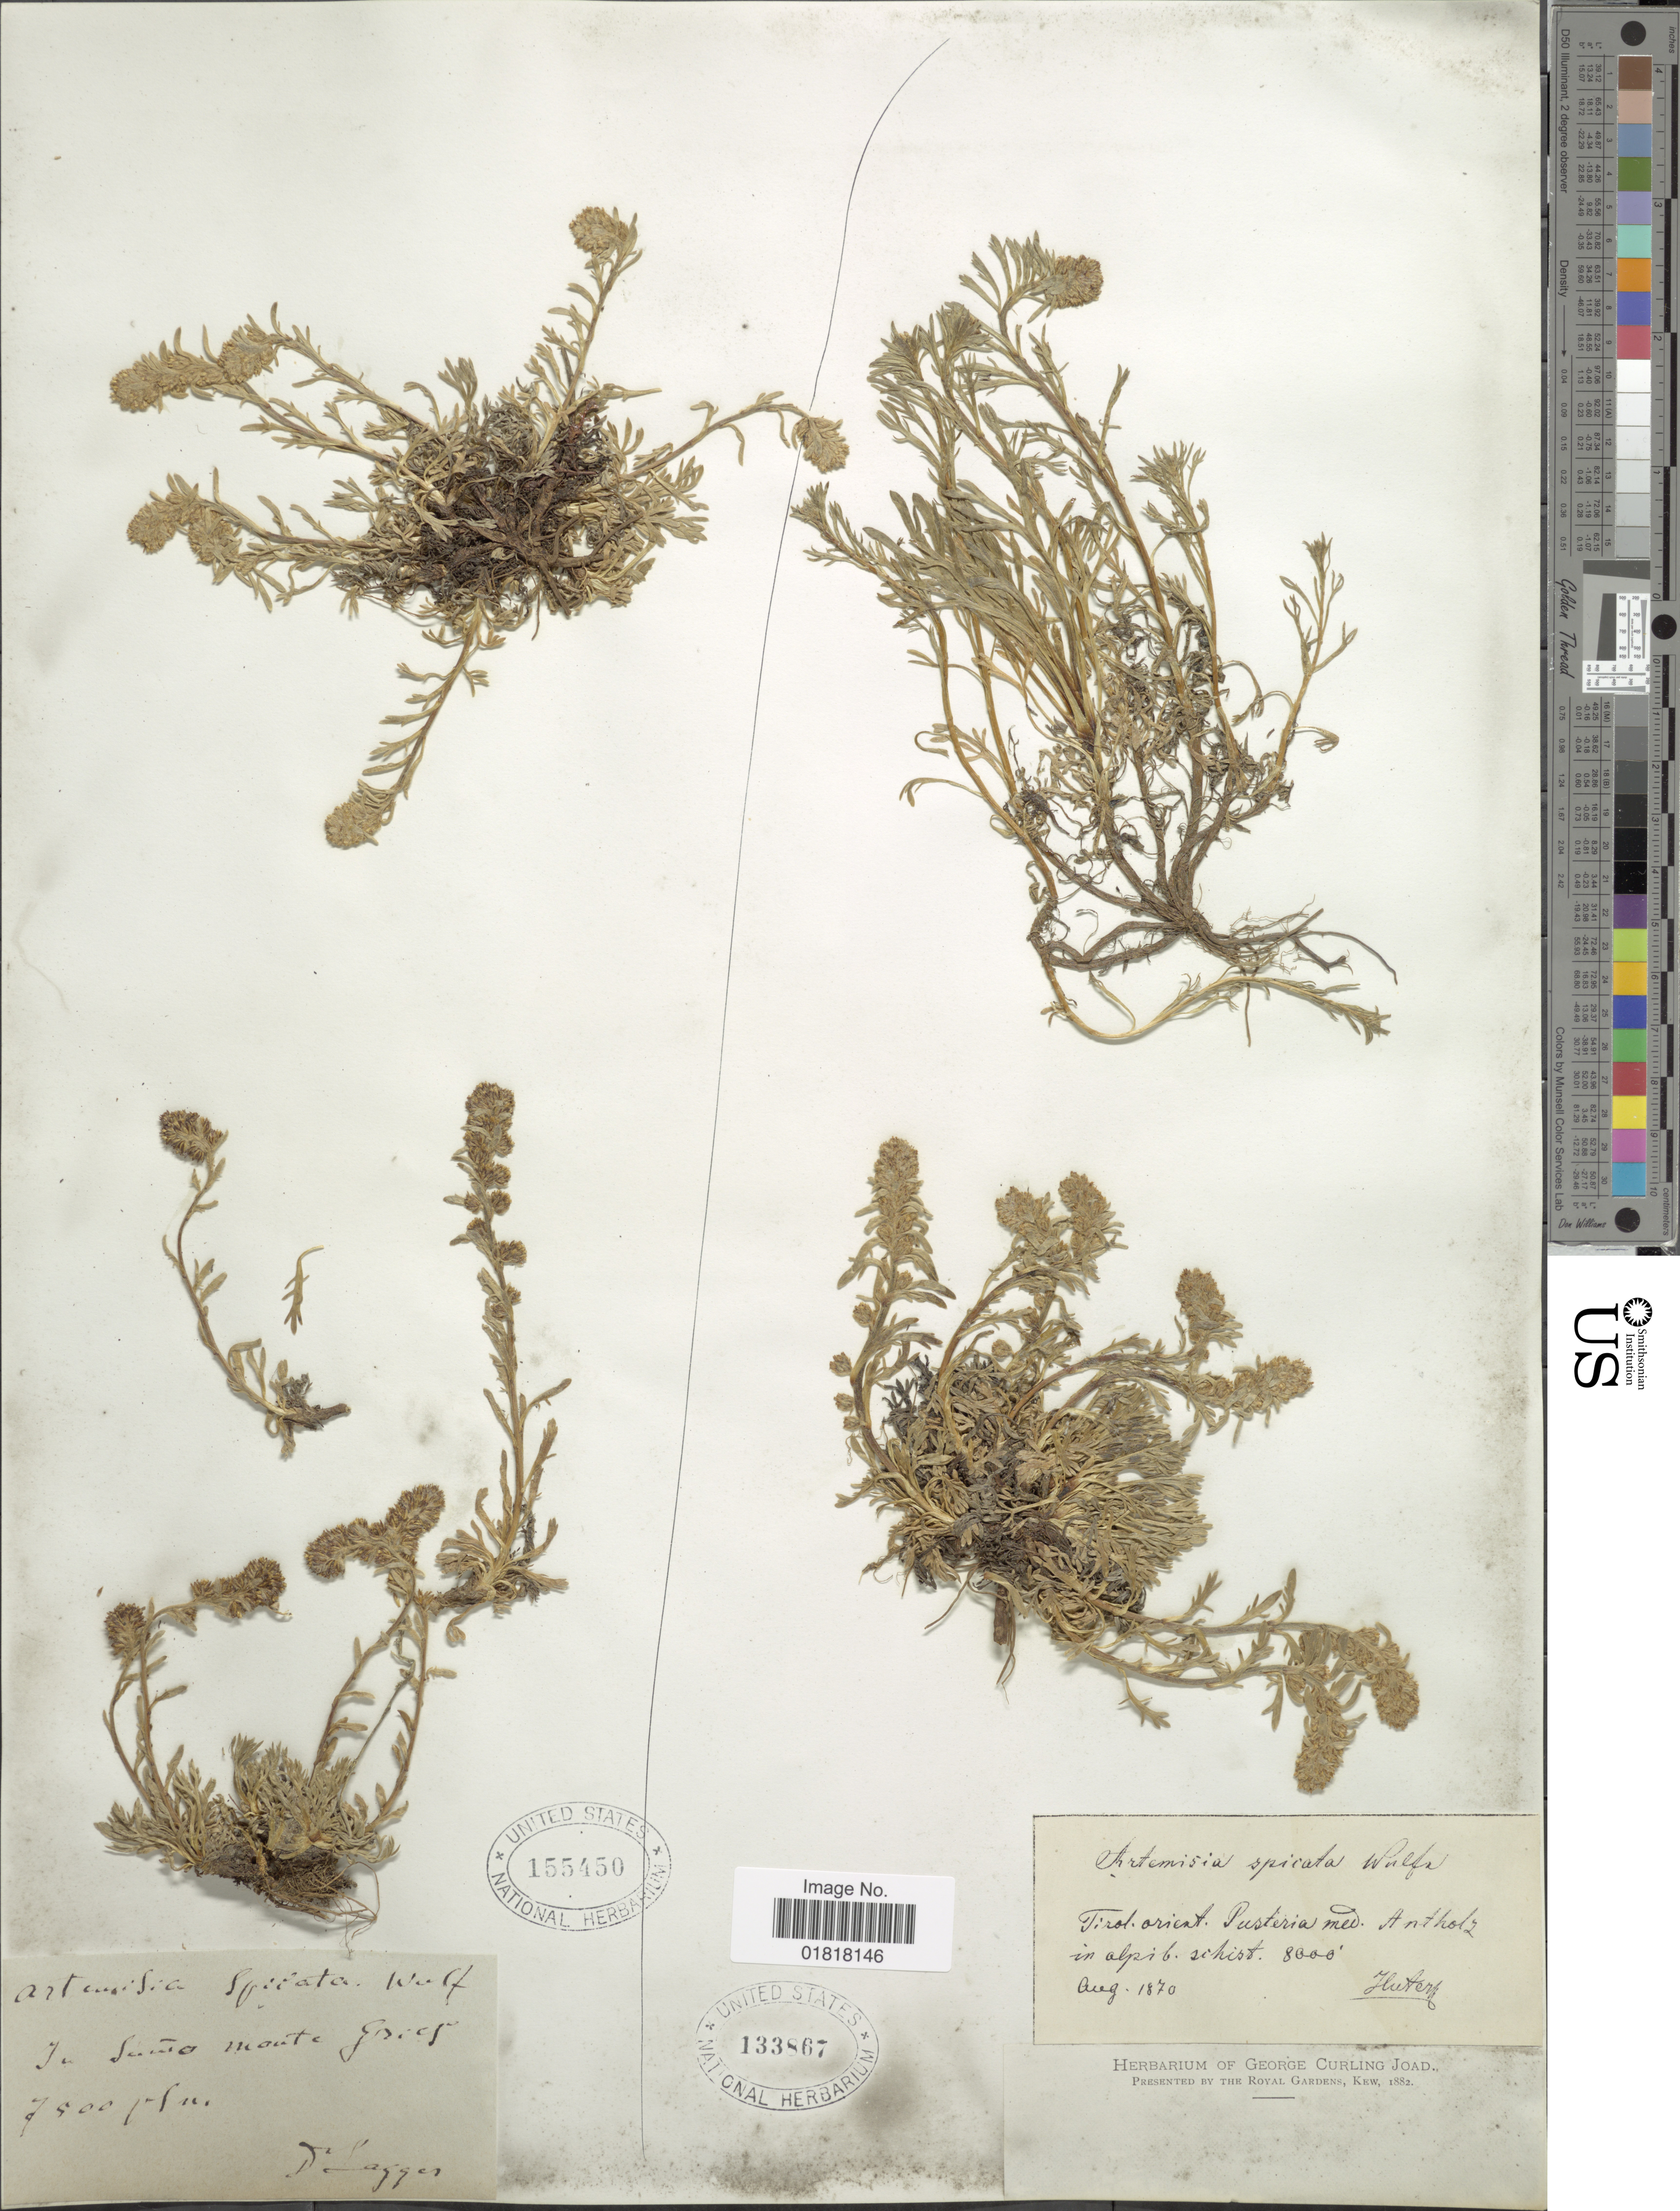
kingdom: Plantae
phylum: Tracheophyta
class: Magnoliopsida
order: Asterales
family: Asteraceae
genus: Artemisia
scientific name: Artemisia spicata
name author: (Baumg.) Wulfen ex Jacq.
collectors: F. J. Lagger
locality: I nsuento mante griedd [interpreted]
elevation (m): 2286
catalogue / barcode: US 155450